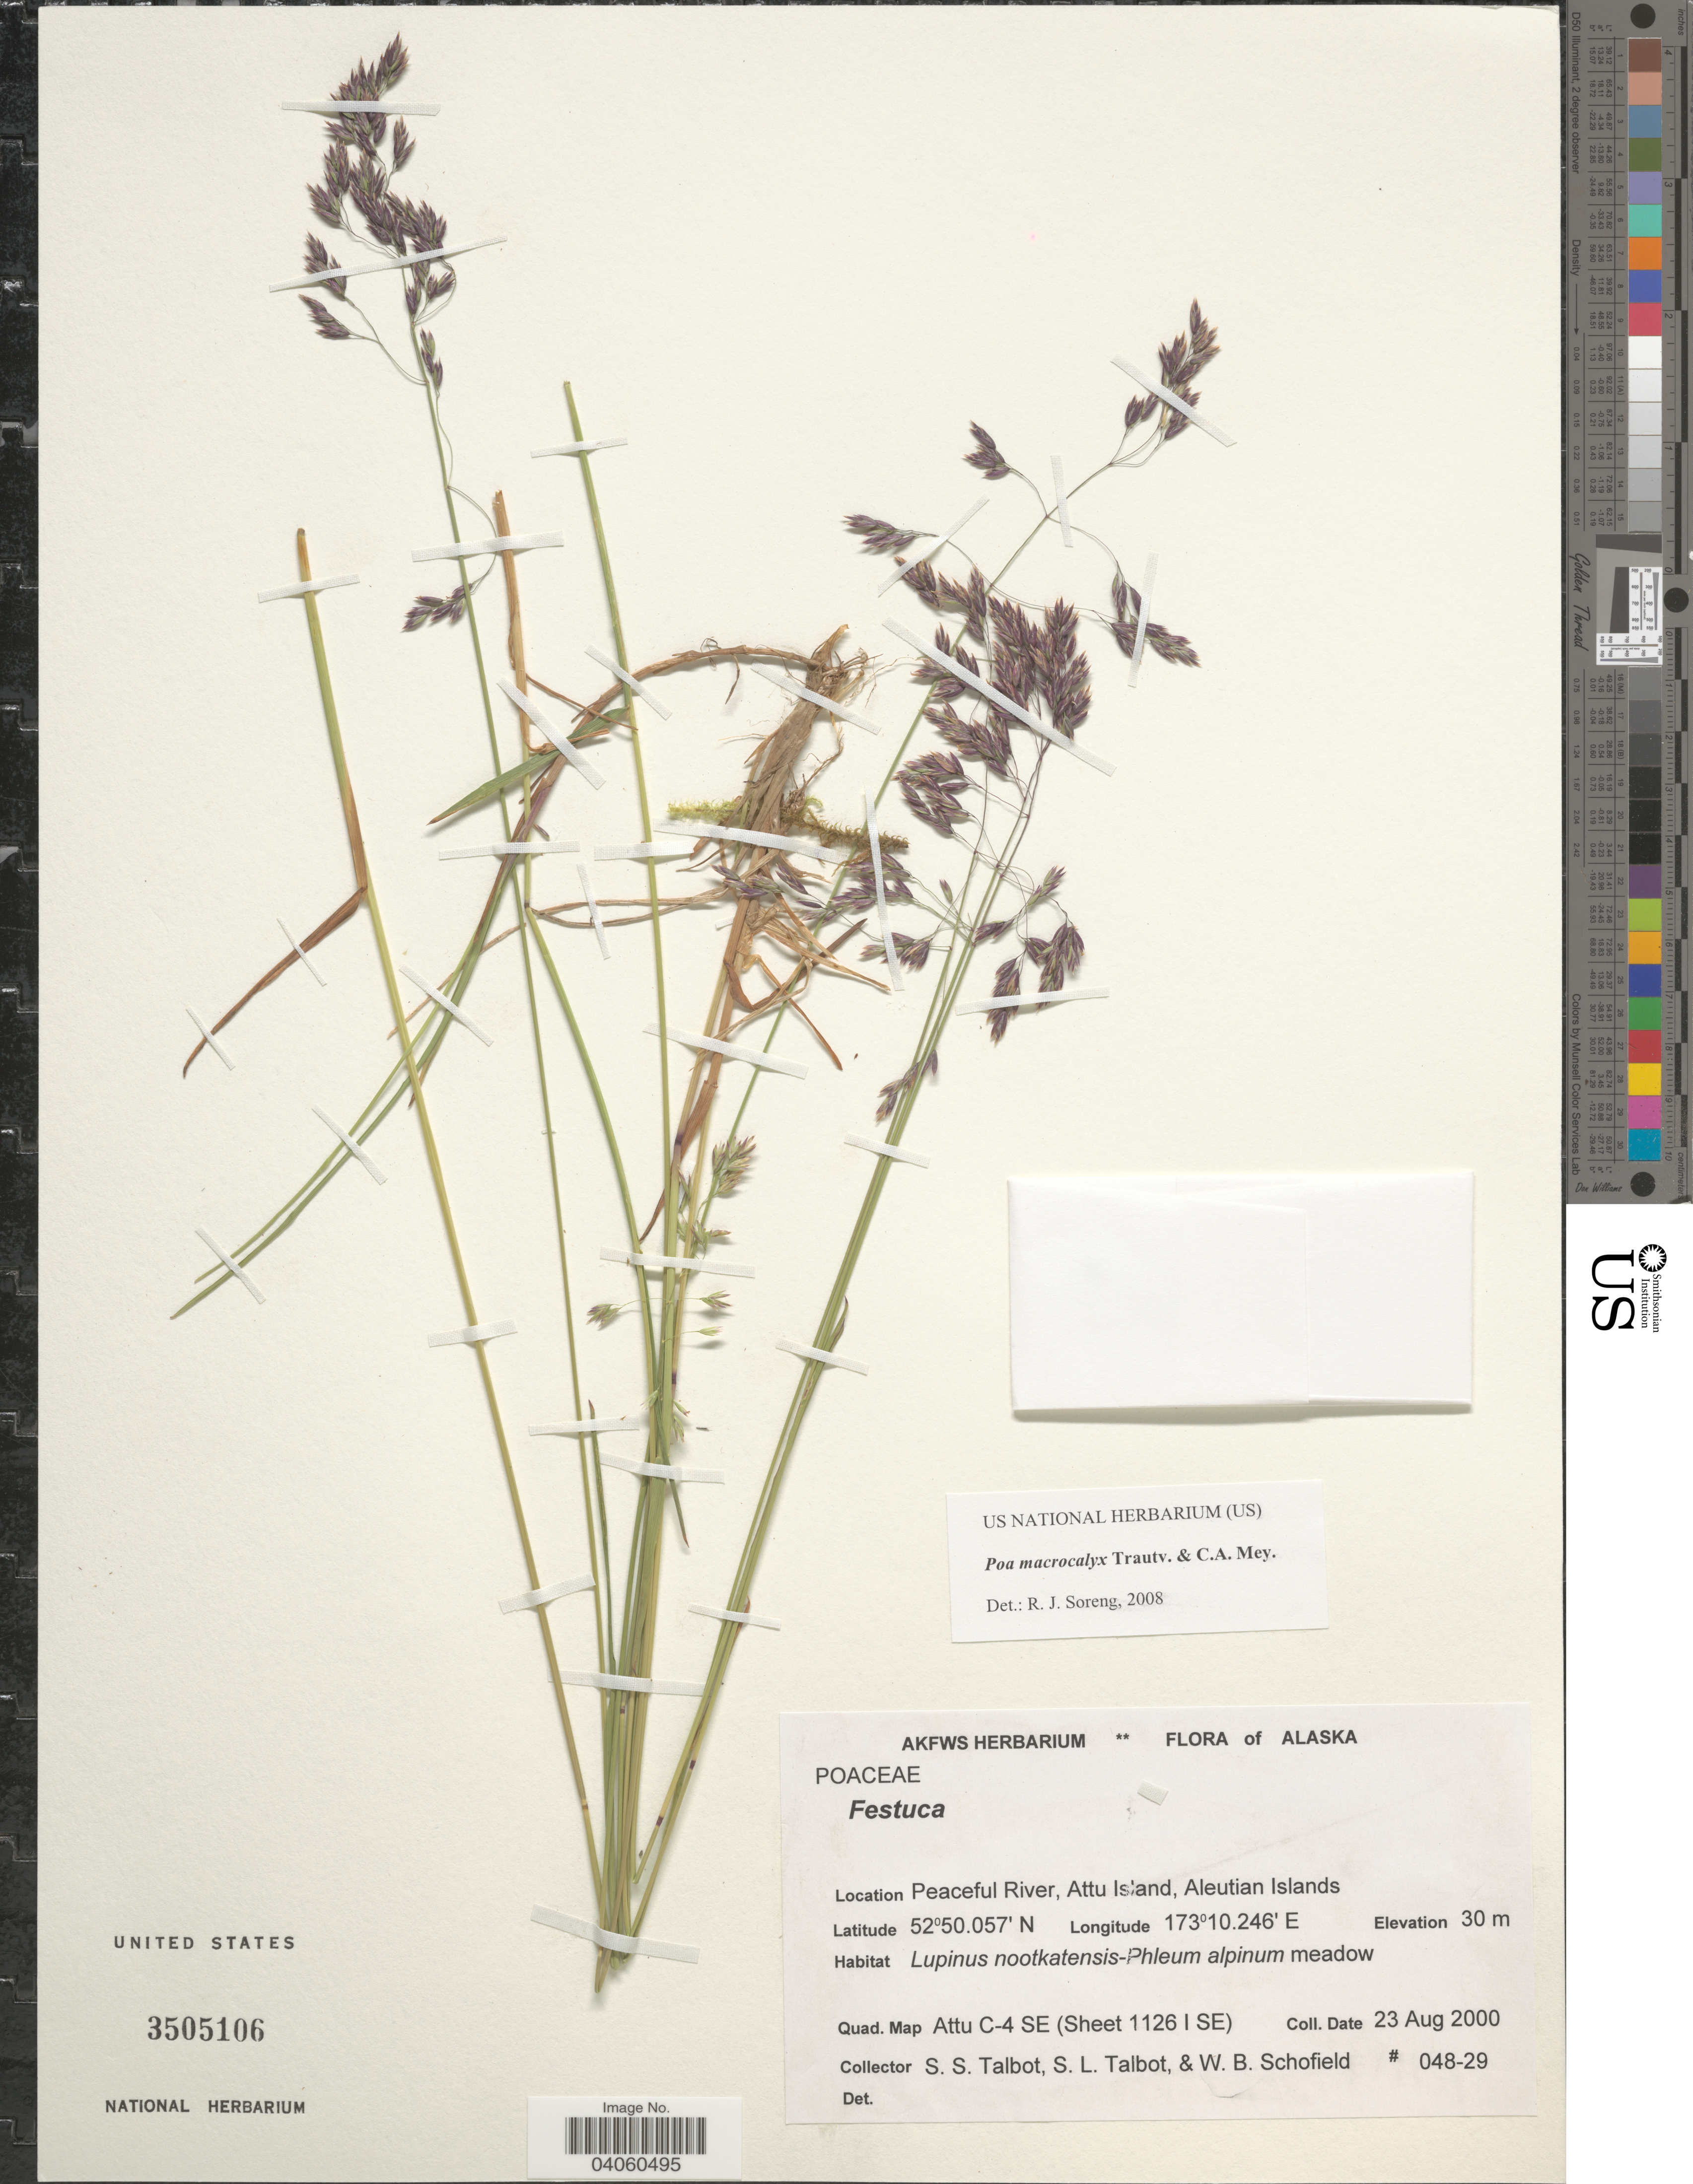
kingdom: Plantae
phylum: Tracheophyta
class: Liliopsida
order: Poales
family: Poaceae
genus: Poa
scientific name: Poa macrocalyx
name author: Trautv. & C.A. Mey.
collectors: S. S. Talbot, S. Talbot & W. Schofield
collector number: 048-29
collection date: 2000-08-23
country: United States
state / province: Alaska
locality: Peaceful River, Attu Island, Aleutian Islands. Quad. Map Attu C-4 SE (Sheet 1126 I SE).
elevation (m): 30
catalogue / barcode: US 3505106